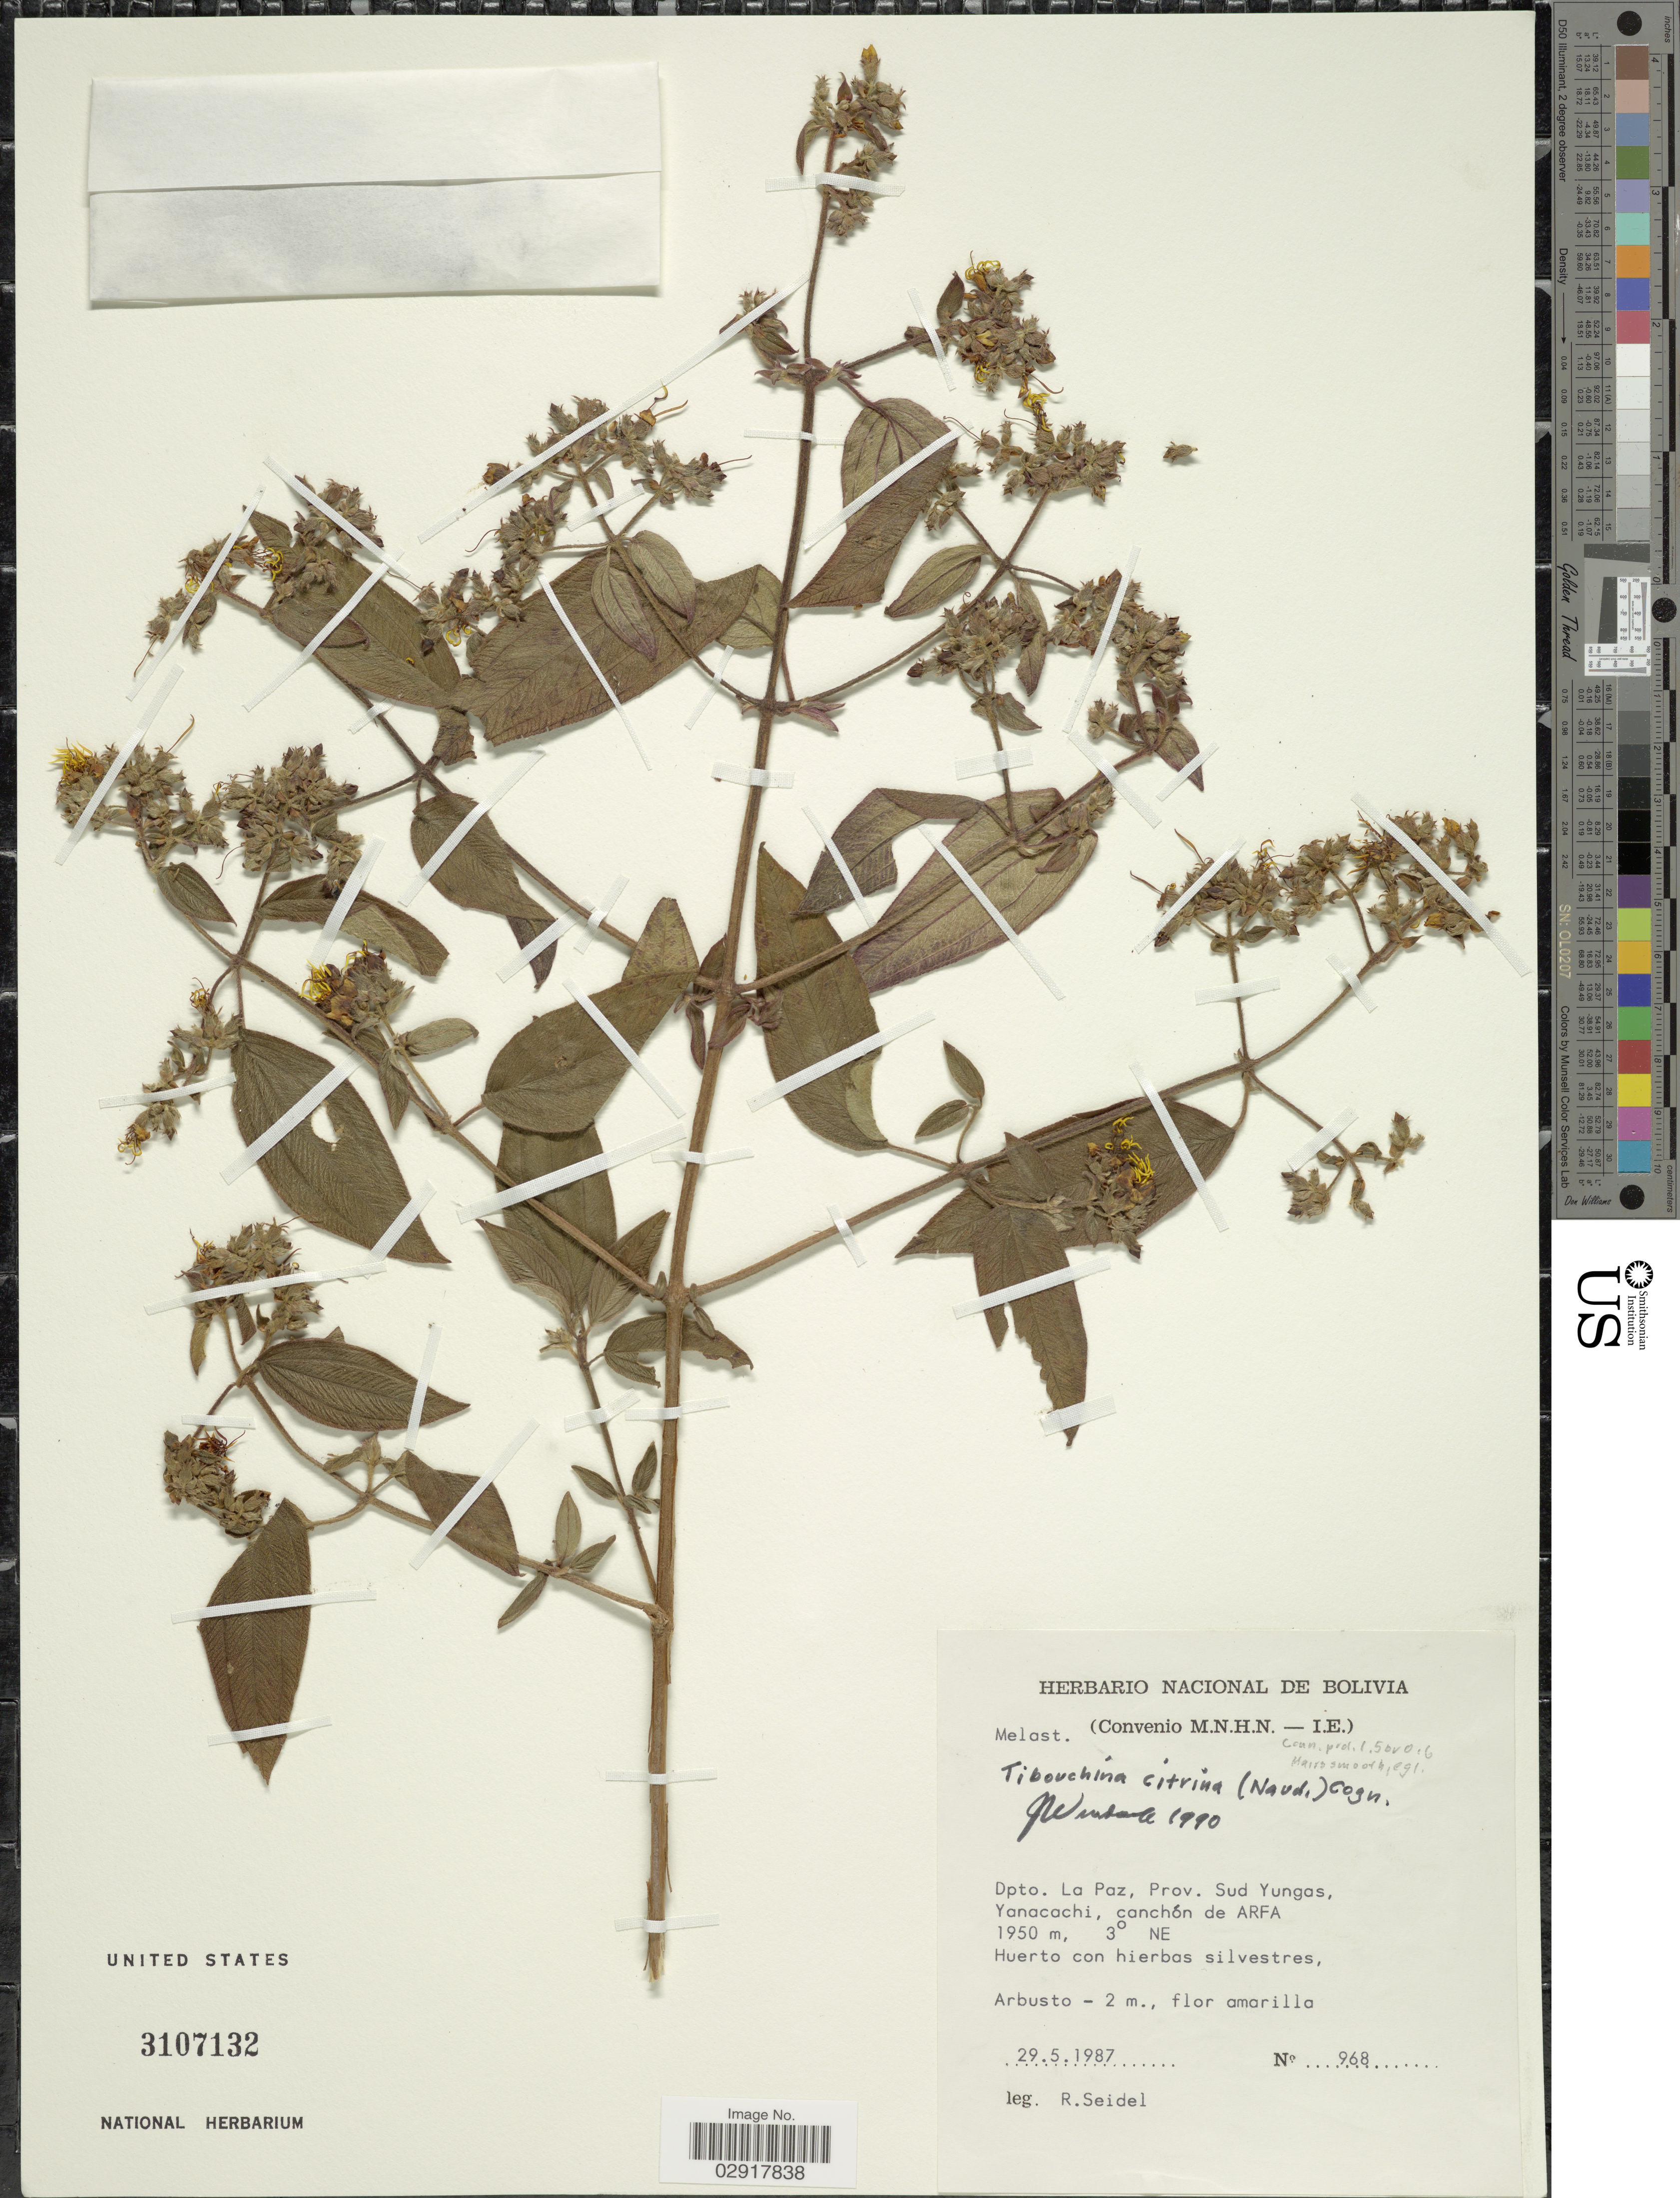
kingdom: Plantae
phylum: Tracheophyta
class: Magnoliopsida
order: Myrtales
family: Melastomataceae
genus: Chaetogastra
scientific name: Chaetogastra citrina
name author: (Naudin) P.J.F. Guim. & Michelang.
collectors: R. Seidel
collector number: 968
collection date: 1987-05-29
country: Bolivia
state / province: La Paz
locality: Dpto. La Paz, Prov. Sud Yungas, Yanacachi, canchón de ARFA. 3° NE.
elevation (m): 1950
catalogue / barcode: US 3107132